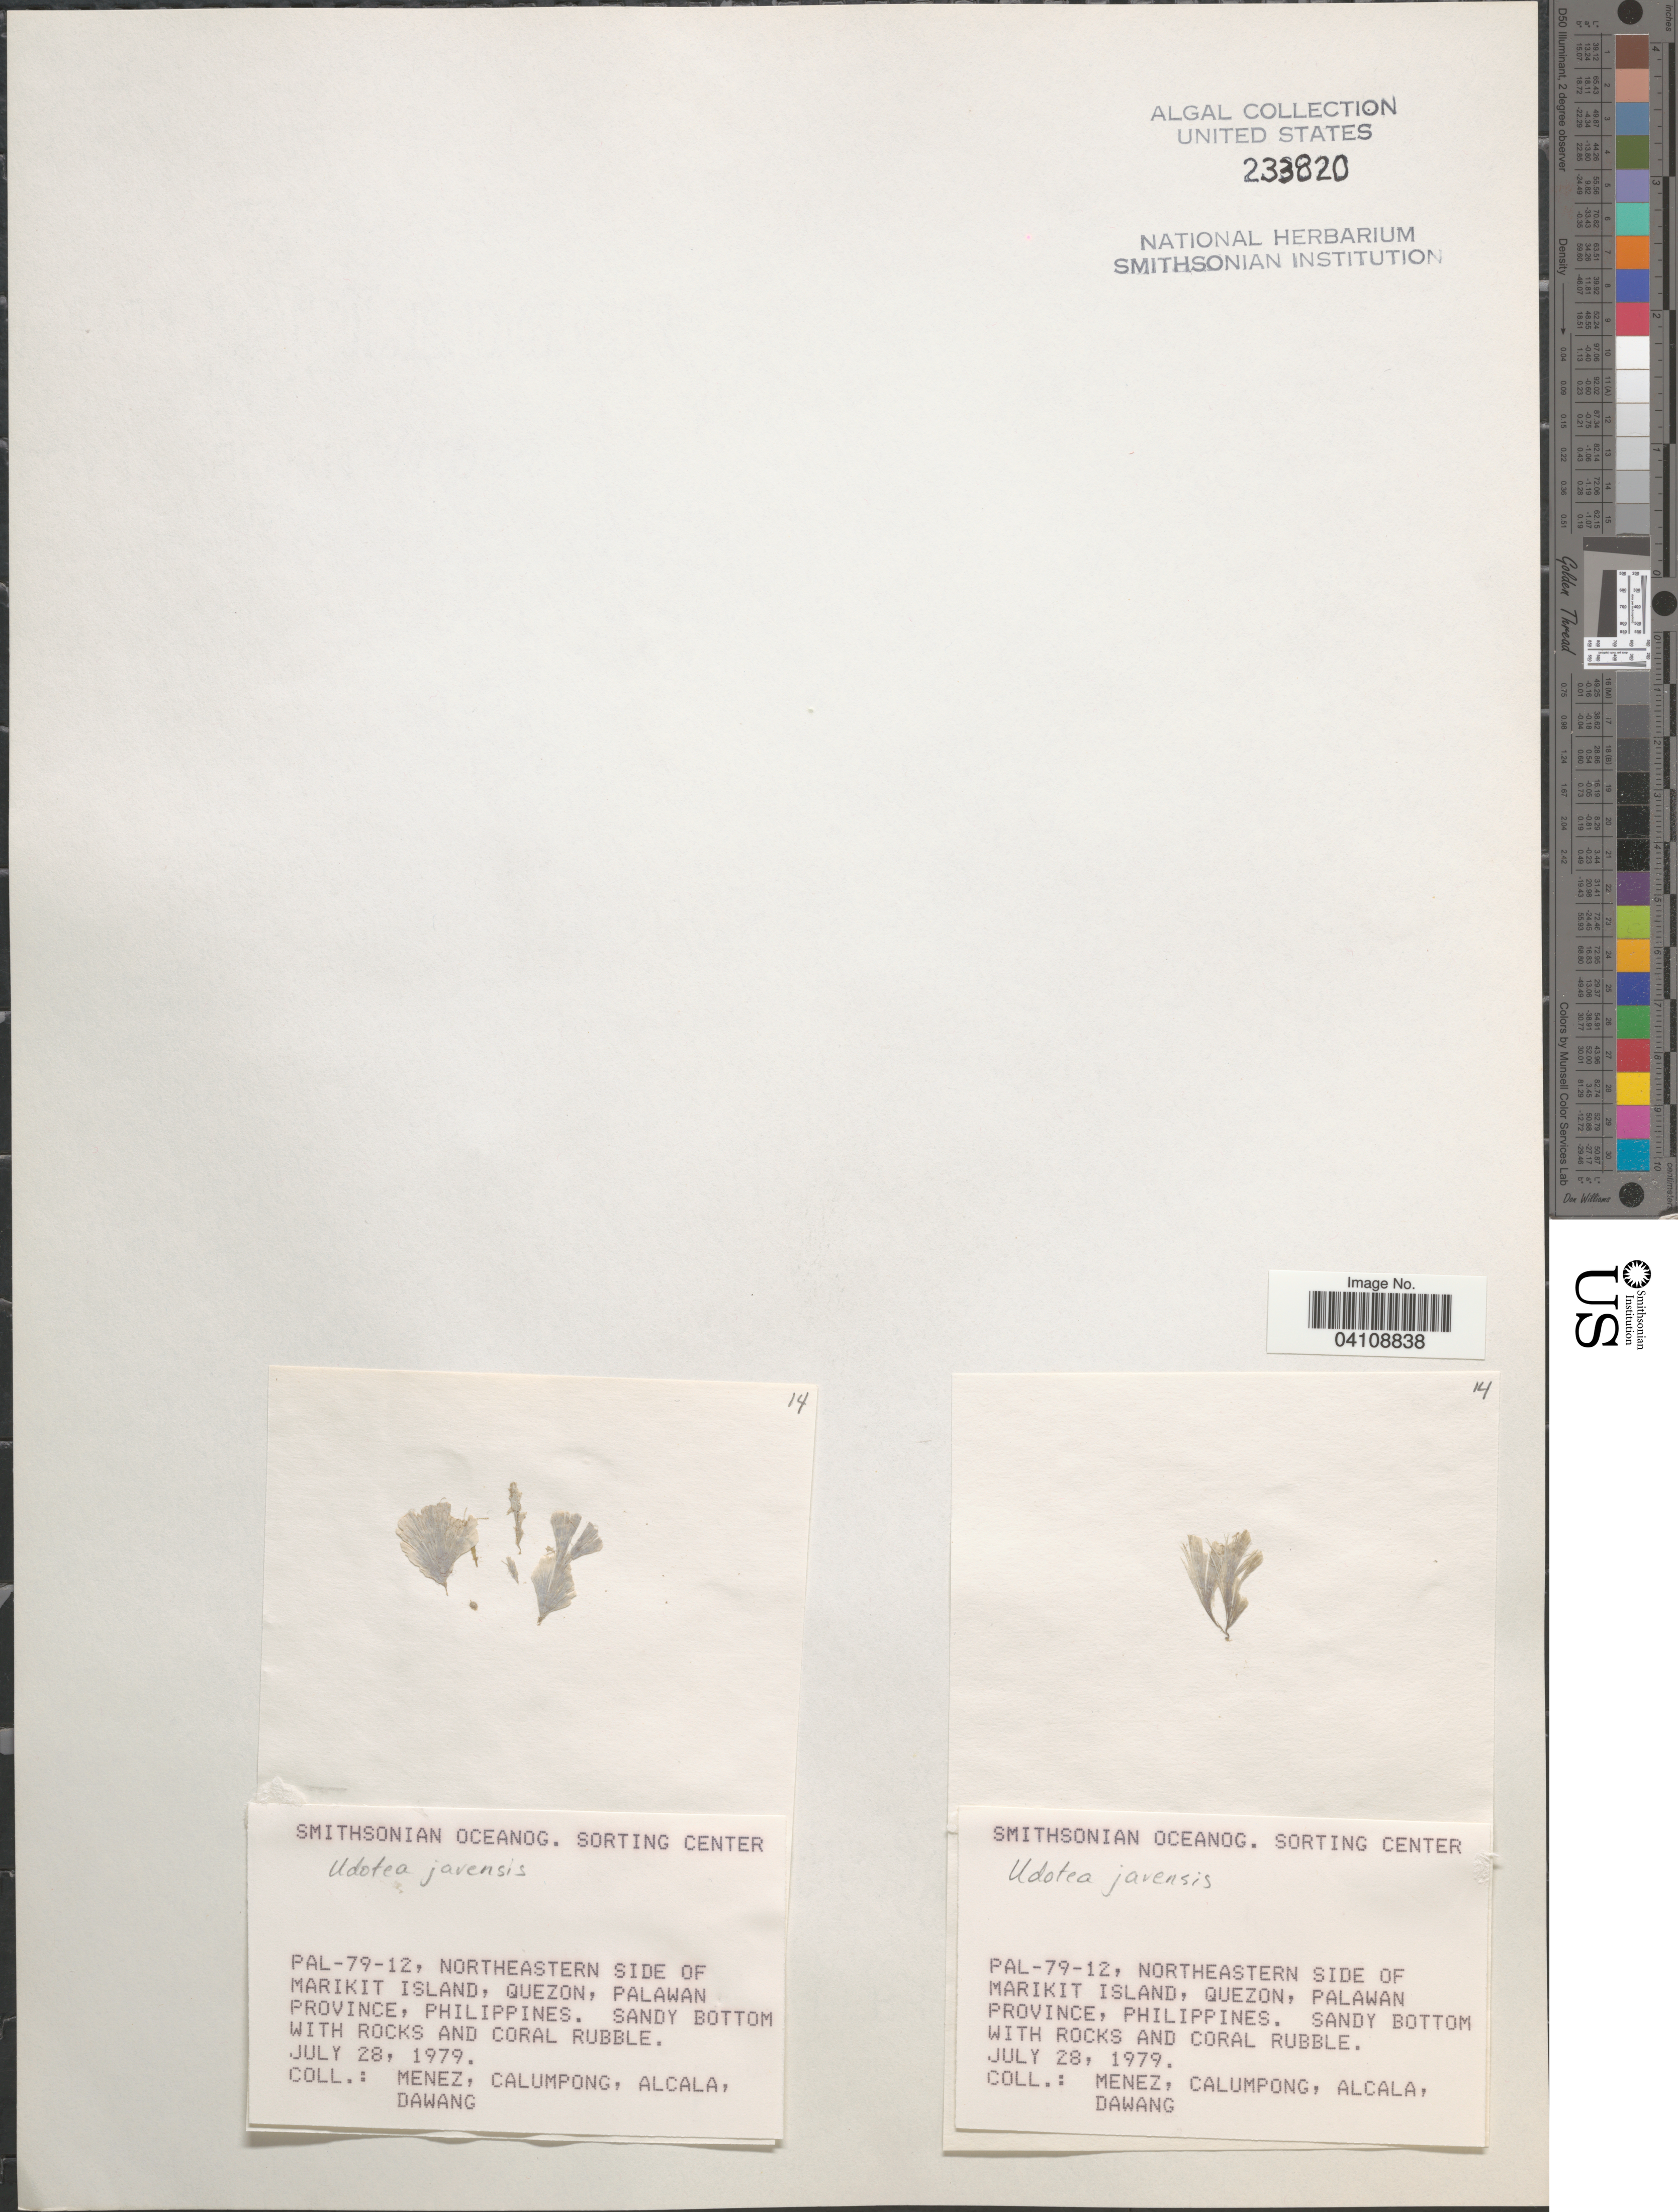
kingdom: Plantae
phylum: Chlorophyta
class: Ulvophyceae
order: Bryopsidales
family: Udoteaceae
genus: Rhipidosiphon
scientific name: Rhipidosiphon javensis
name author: Mont.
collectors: Menez, Calumpong, Alcala & Dawang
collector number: PAL-79-12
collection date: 1979-07-28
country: Philippines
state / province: Mimaropa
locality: Northeastern side of Marikit Island, Quezon, Palawan Province.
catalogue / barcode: US 233820